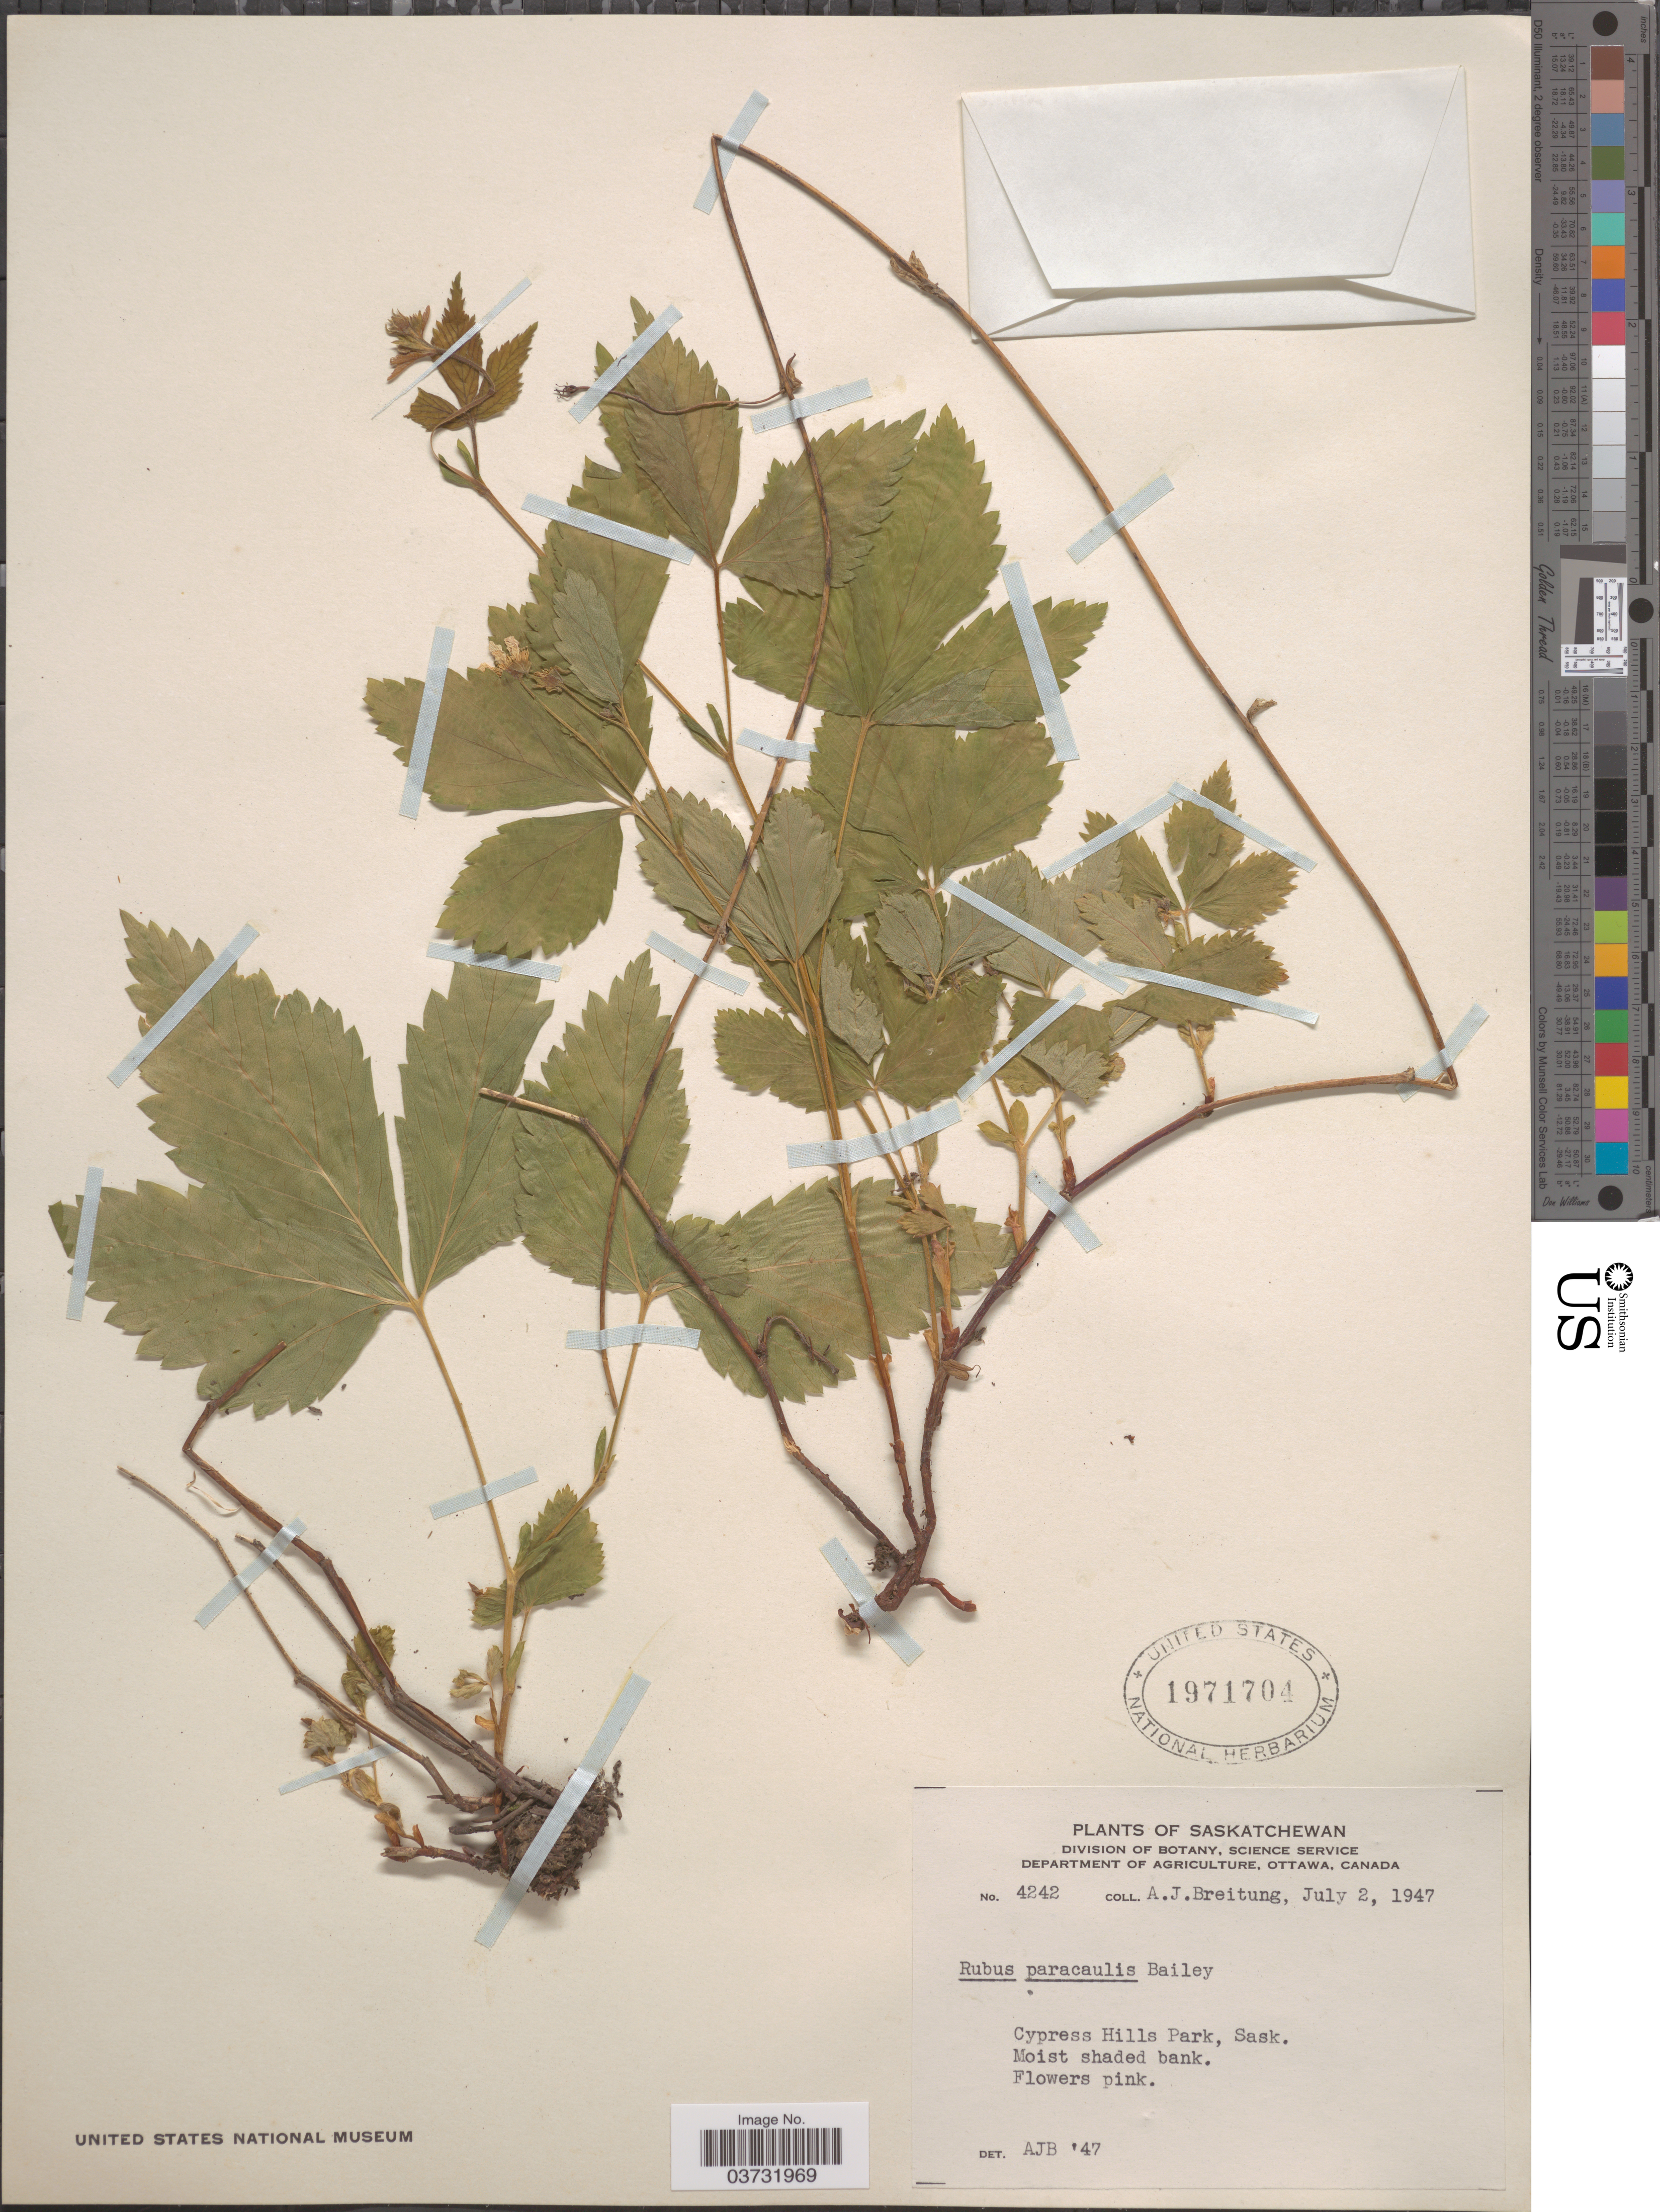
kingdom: Plantae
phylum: Tracheophyta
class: Magnoliopsida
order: Rosales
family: Rosaceae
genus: Rubus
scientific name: Rubus paracaulis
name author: L.H. Bailey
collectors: A. Breitung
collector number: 4242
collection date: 1947-07-02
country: Canada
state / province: Saskatchewan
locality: Cypress Hills Park.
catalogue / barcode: US 1971704